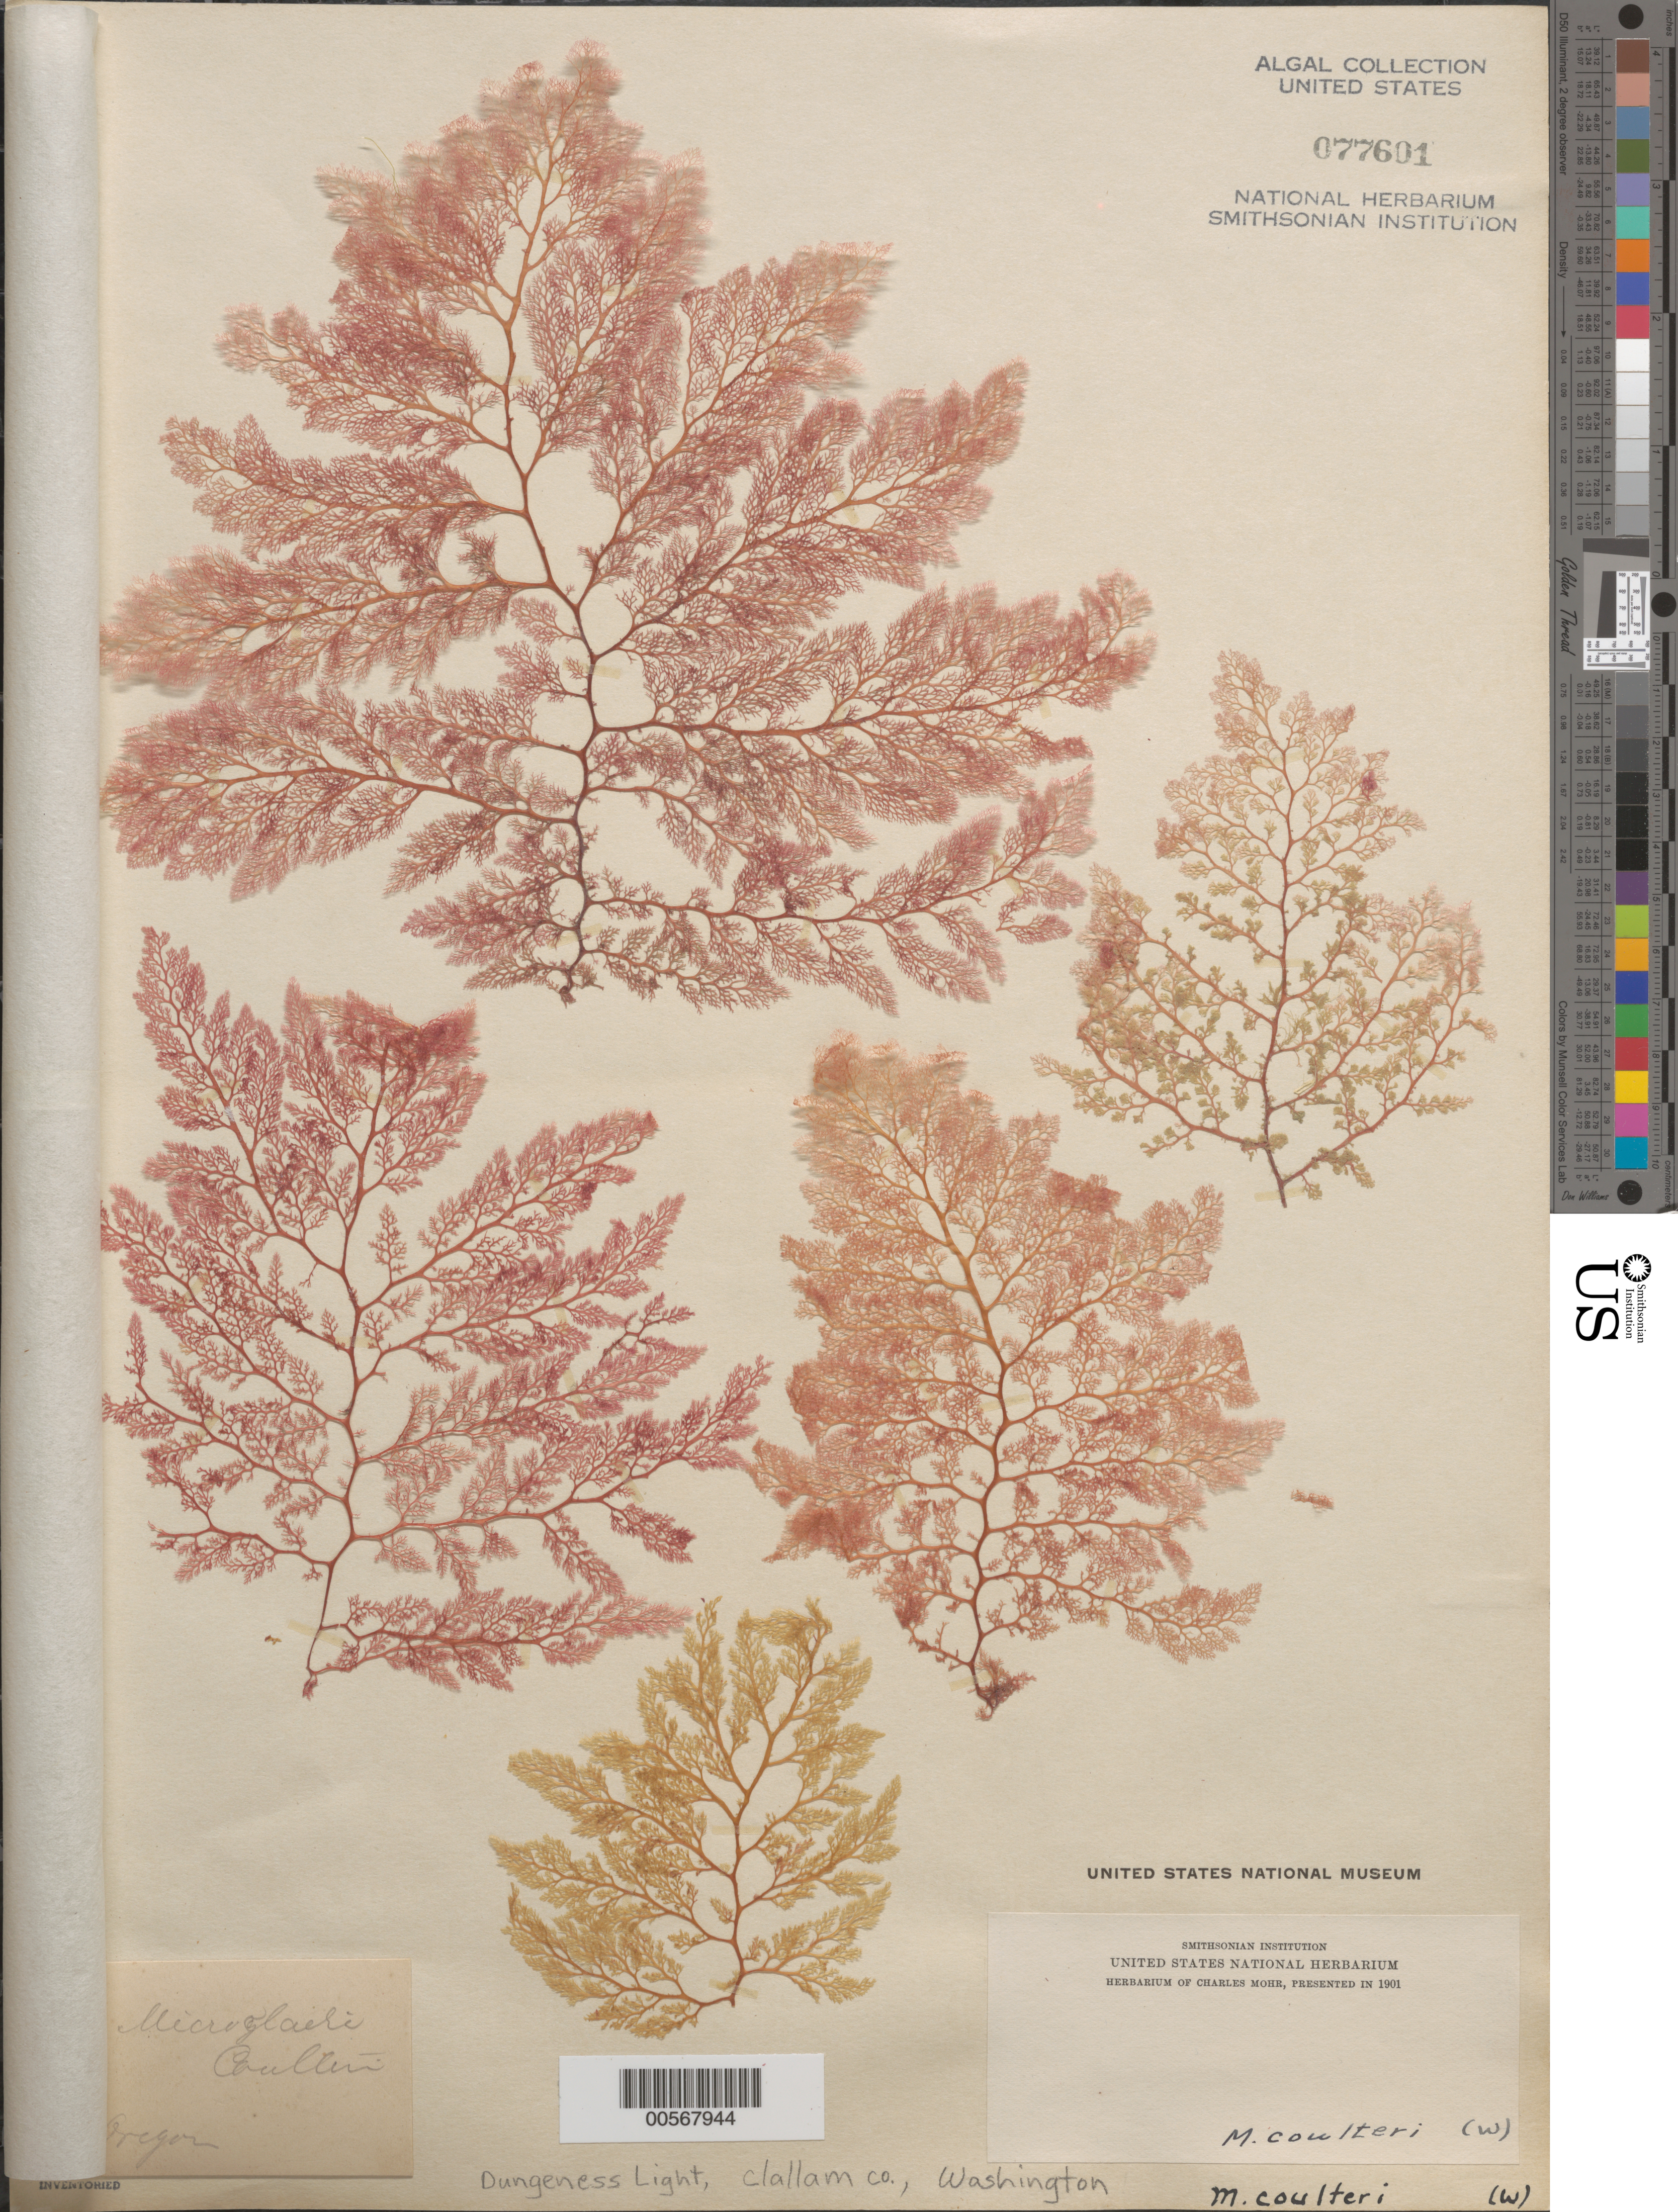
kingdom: Plantae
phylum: Rhodophyta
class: Florideophyceae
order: Ceramiales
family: Ceramiaceae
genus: Microcladia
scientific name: Microcladia coulteri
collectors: Mohr herbarium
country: United States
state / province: Washington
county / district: Clallam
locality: Dungeness Light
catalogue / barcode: US 77601